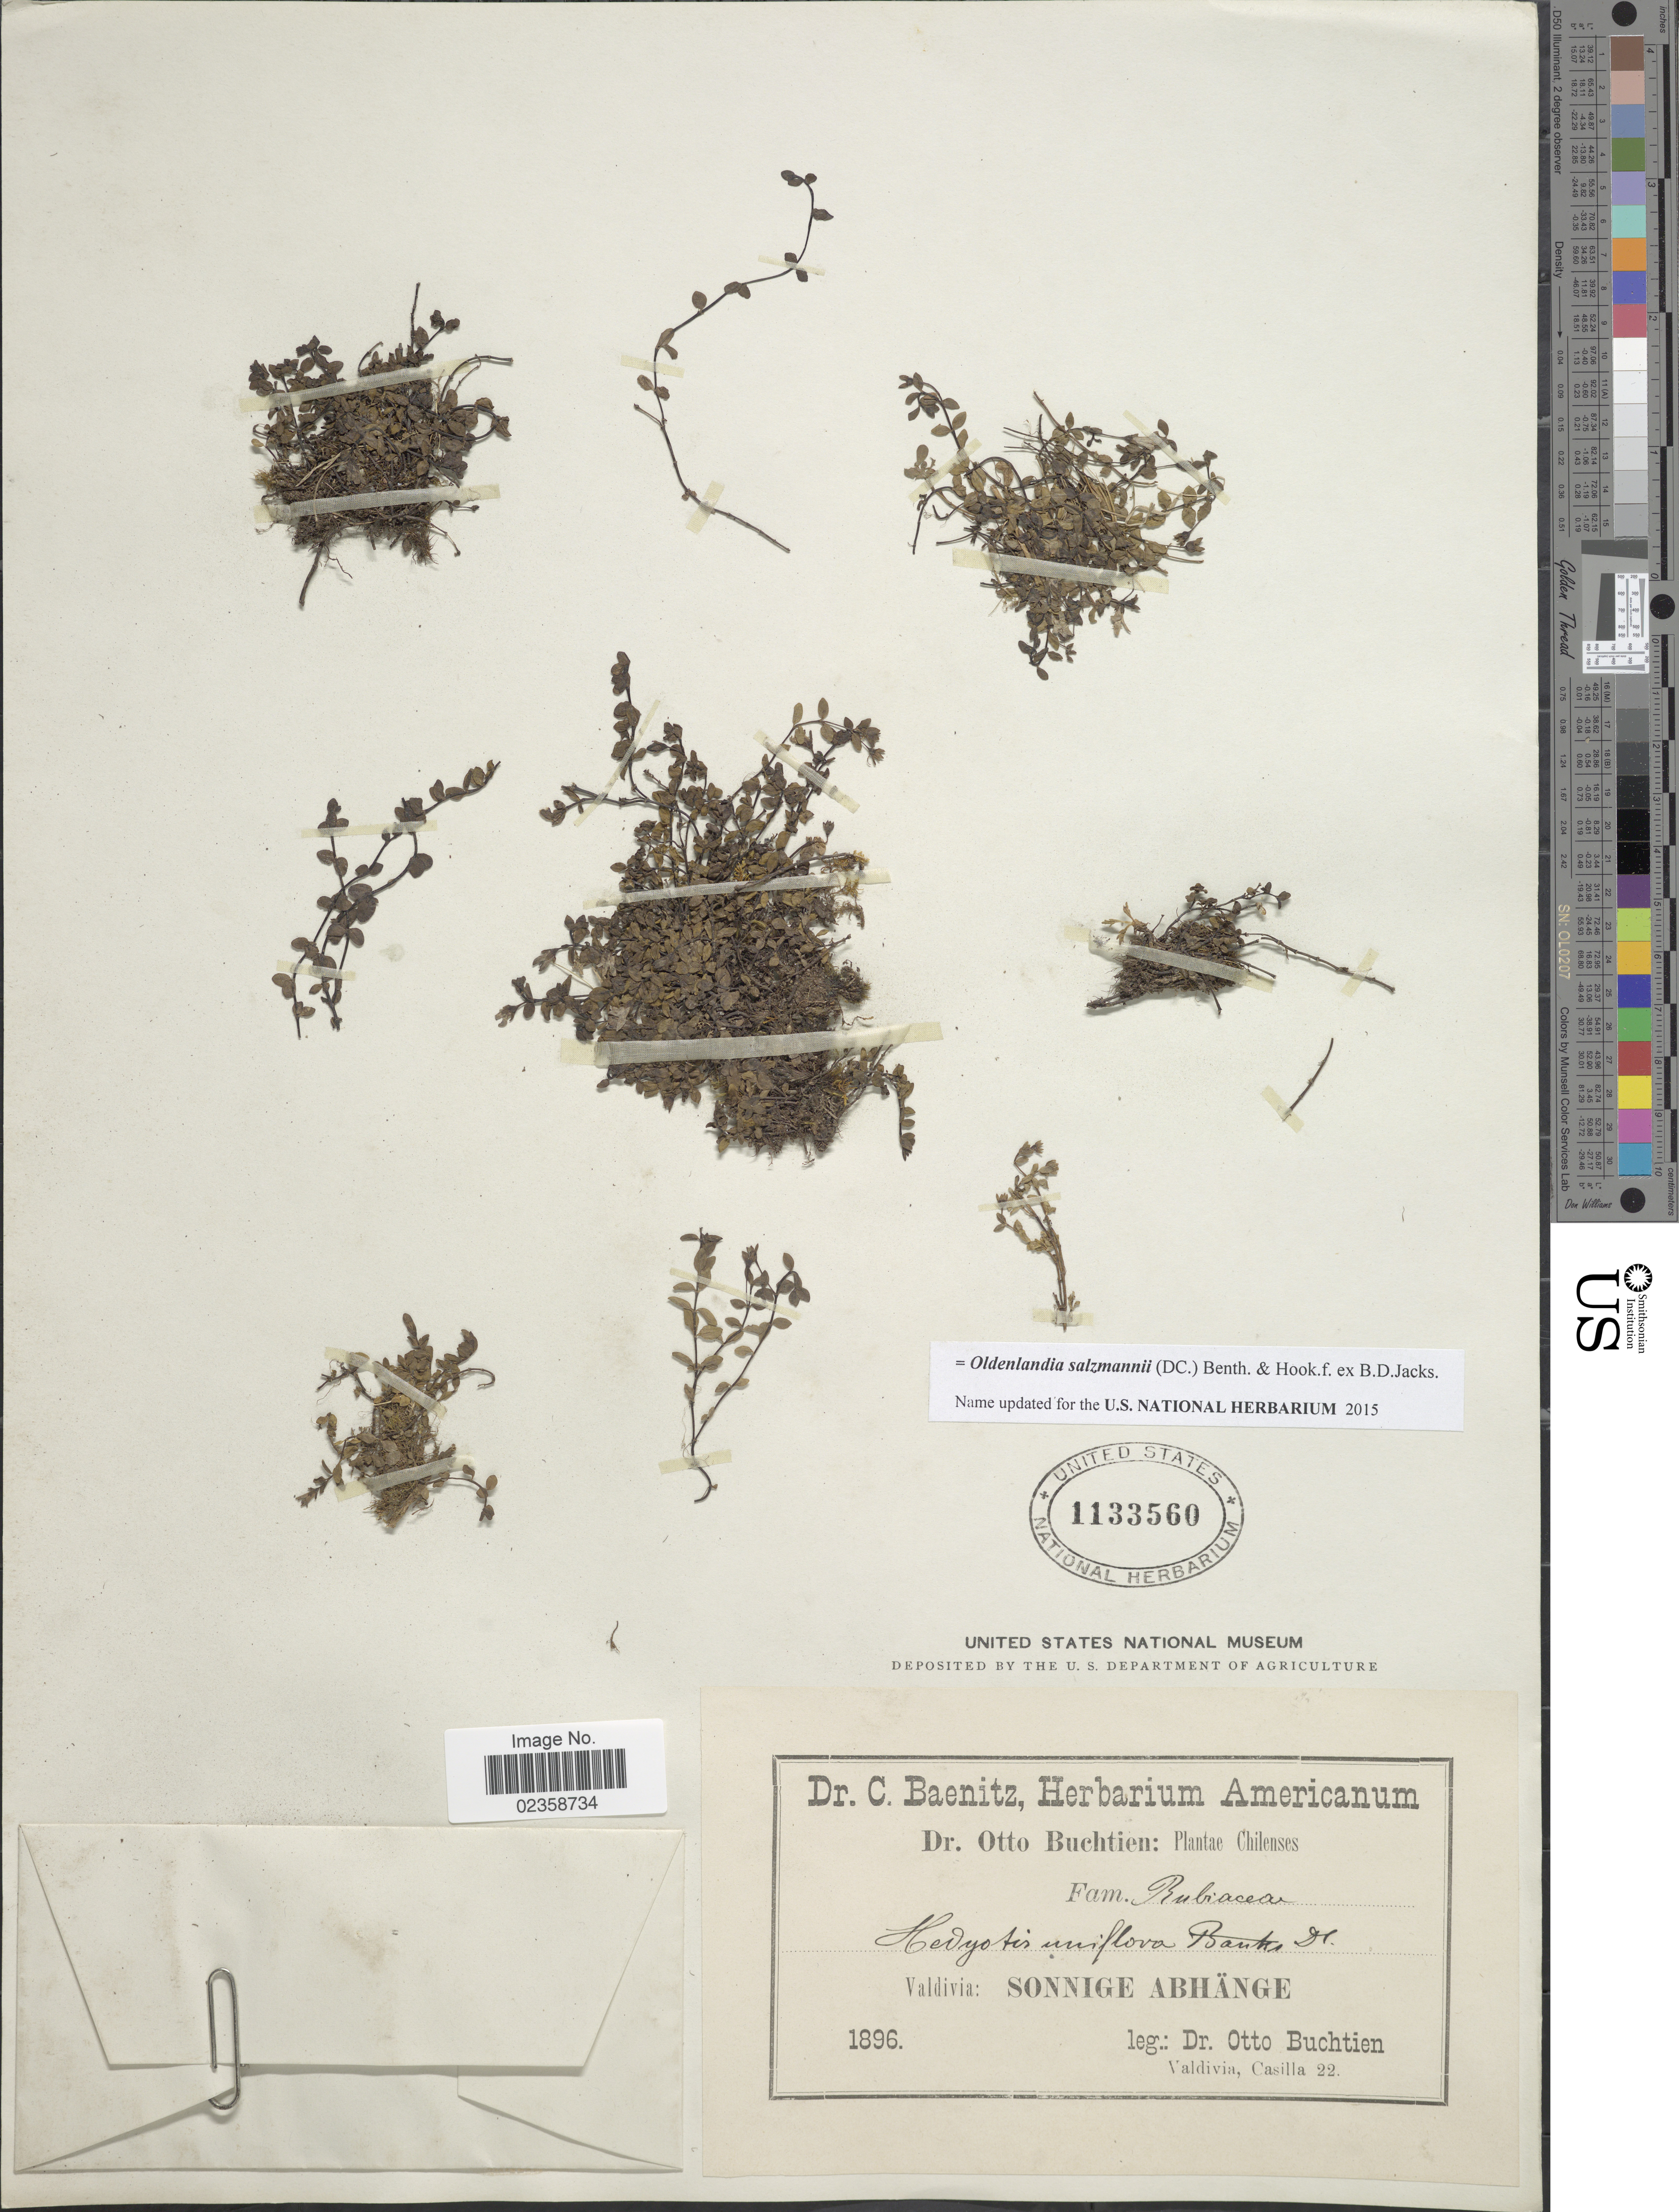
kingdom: Plantae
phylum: Tracheophyta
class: Magnoliopsida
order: Gentianales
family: Rubiaceae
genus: Oldenlandia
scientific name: Oldenlandia salzmannii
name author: (DC.) Benth. & Hook. f. ex B.D. Jacks.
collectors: O. Buchtien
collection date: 1896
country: Chile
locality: Chilenses. Valdivia: Sonnige Abhange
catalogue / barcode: US 1133560